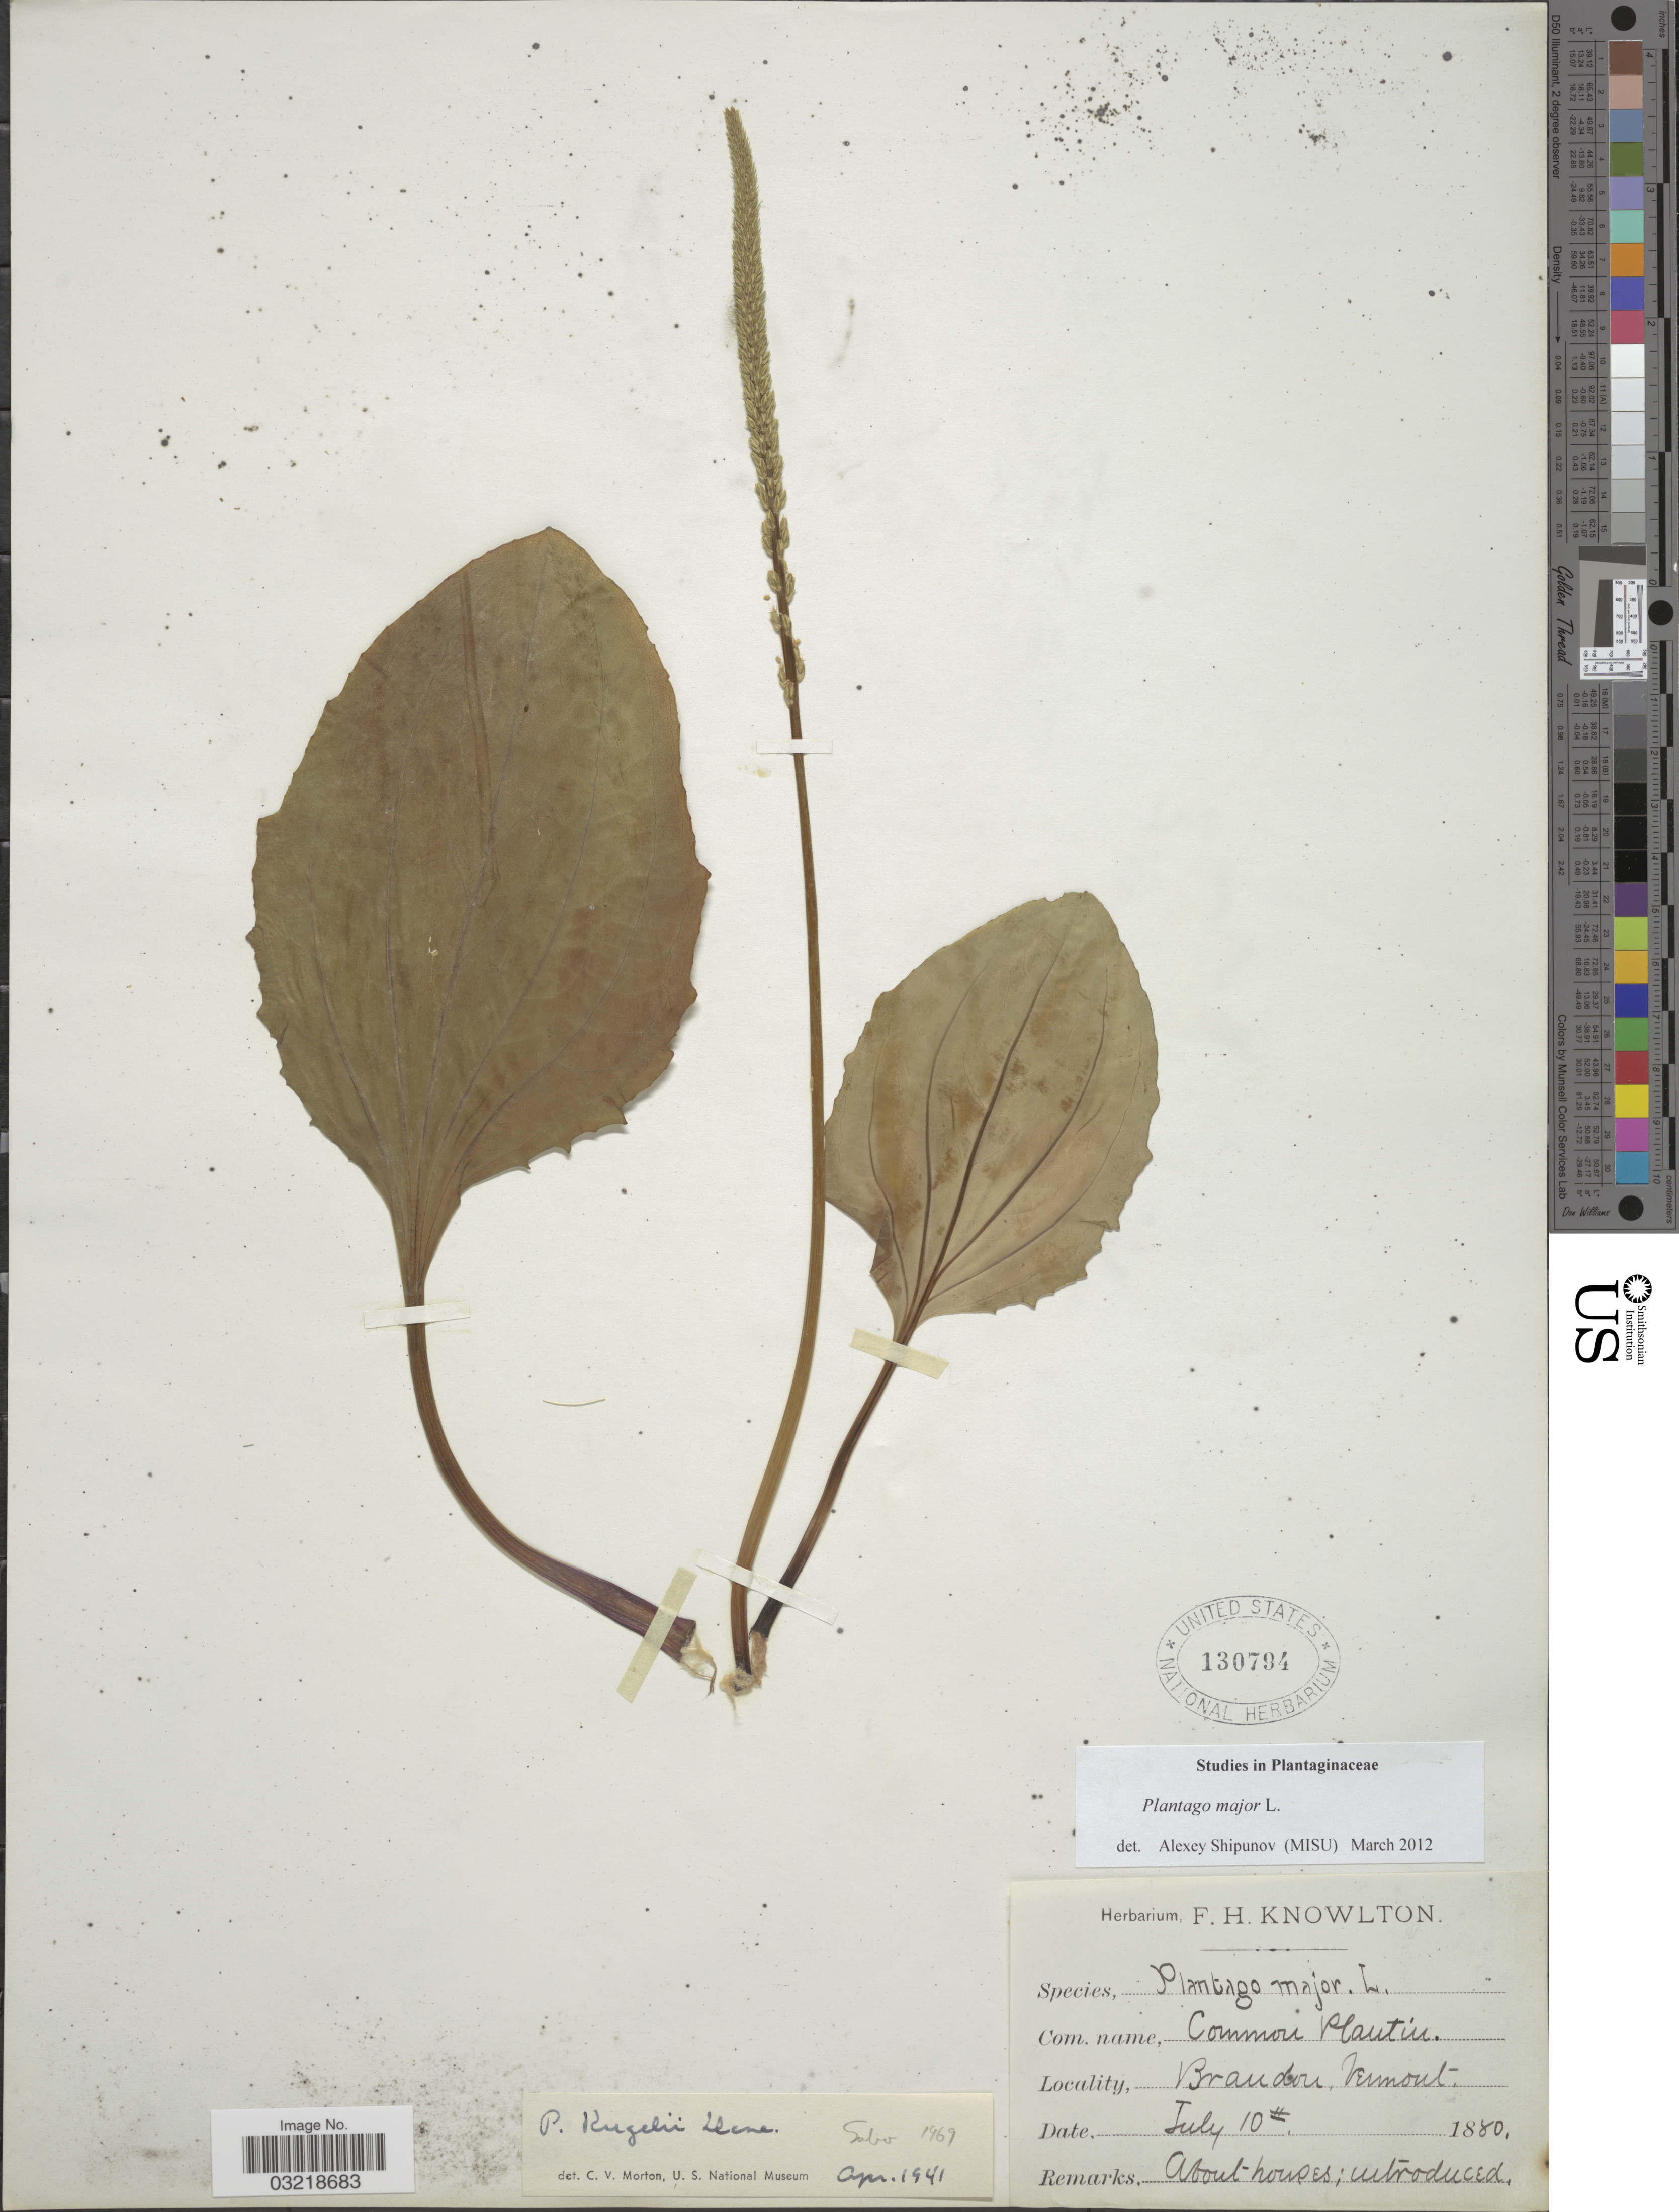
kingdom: Plantae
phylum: Tracheophyta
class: Magnoliopsida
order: Lamiales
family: Plantaginaceae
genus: Plantago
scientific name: Plantago major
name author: L.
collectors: ex herb. F.H. Knowlton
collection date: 1880-07-10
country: United States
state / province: Vermont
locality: Brandon.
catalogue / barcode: US 130794